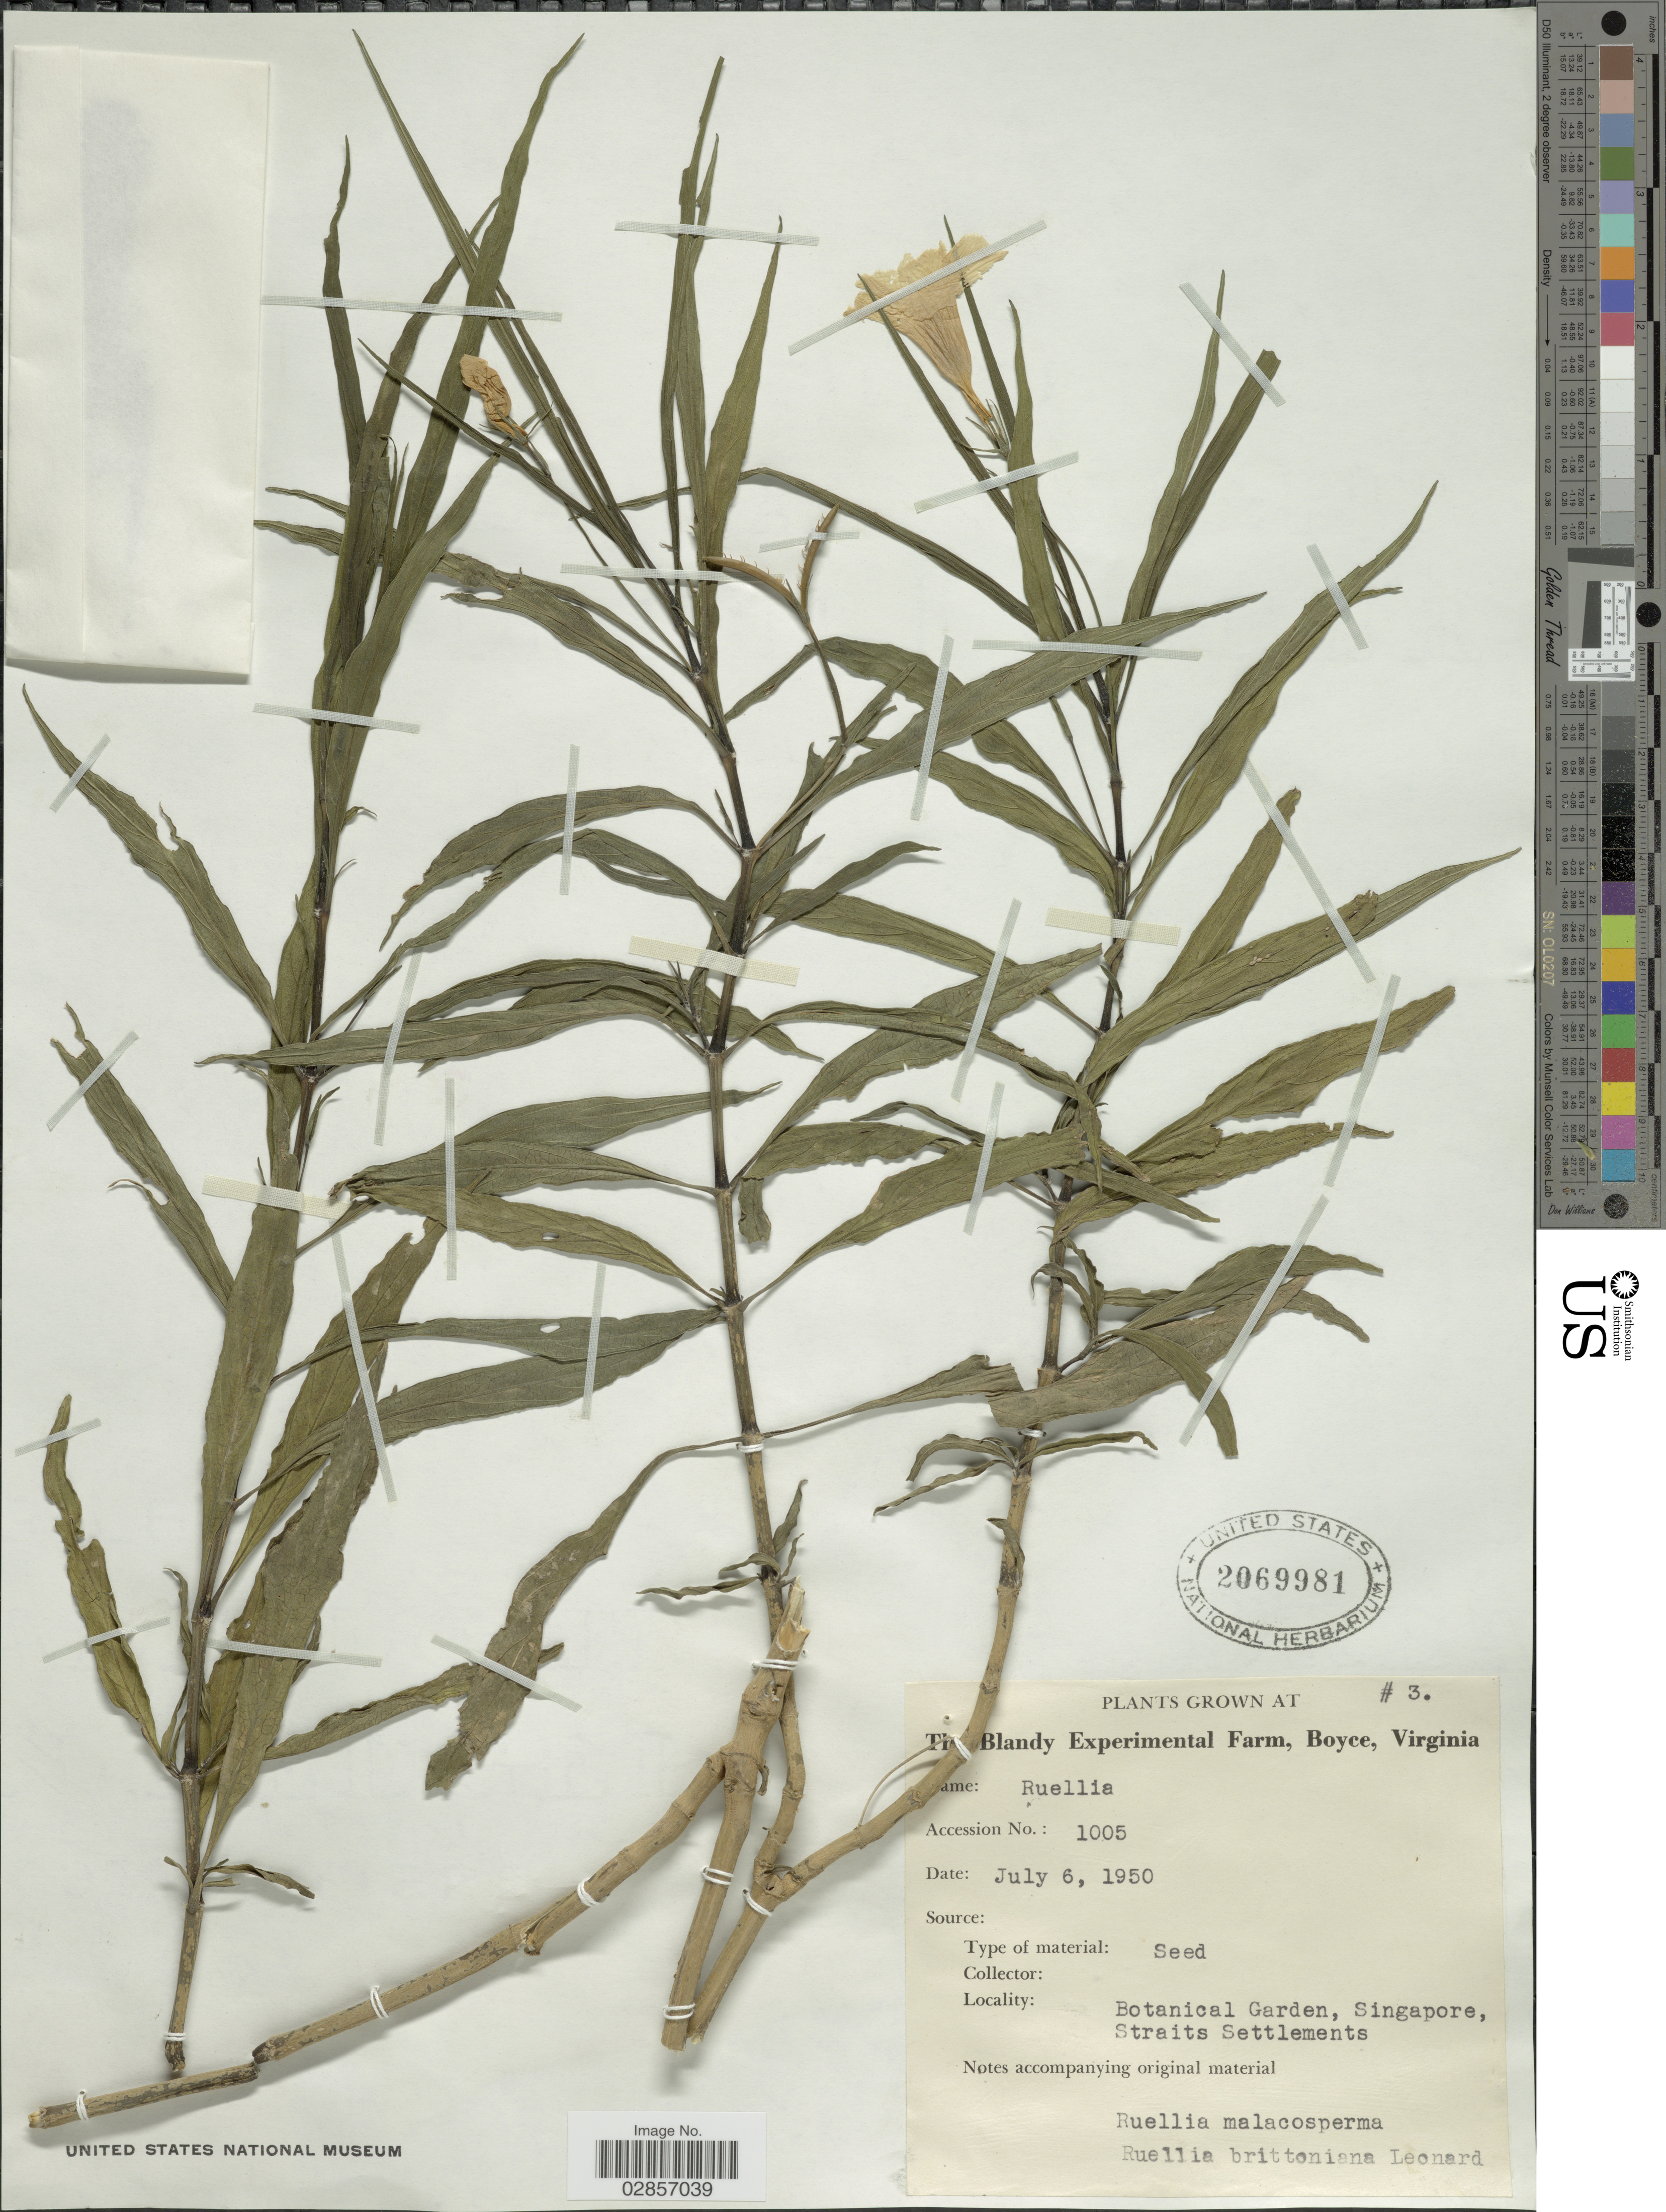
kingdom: Plantae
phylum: Tracheophyta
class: Magnoliopsida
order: Lamiales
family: Acanthaceae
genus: Ruellia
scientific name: Ruellia coerulea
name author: Morong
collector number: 3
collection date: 1950-07-06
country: United States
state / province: Virginia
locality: The Blandy Experimental Farm, Boyce, Virginia.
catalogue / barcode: US 2069981